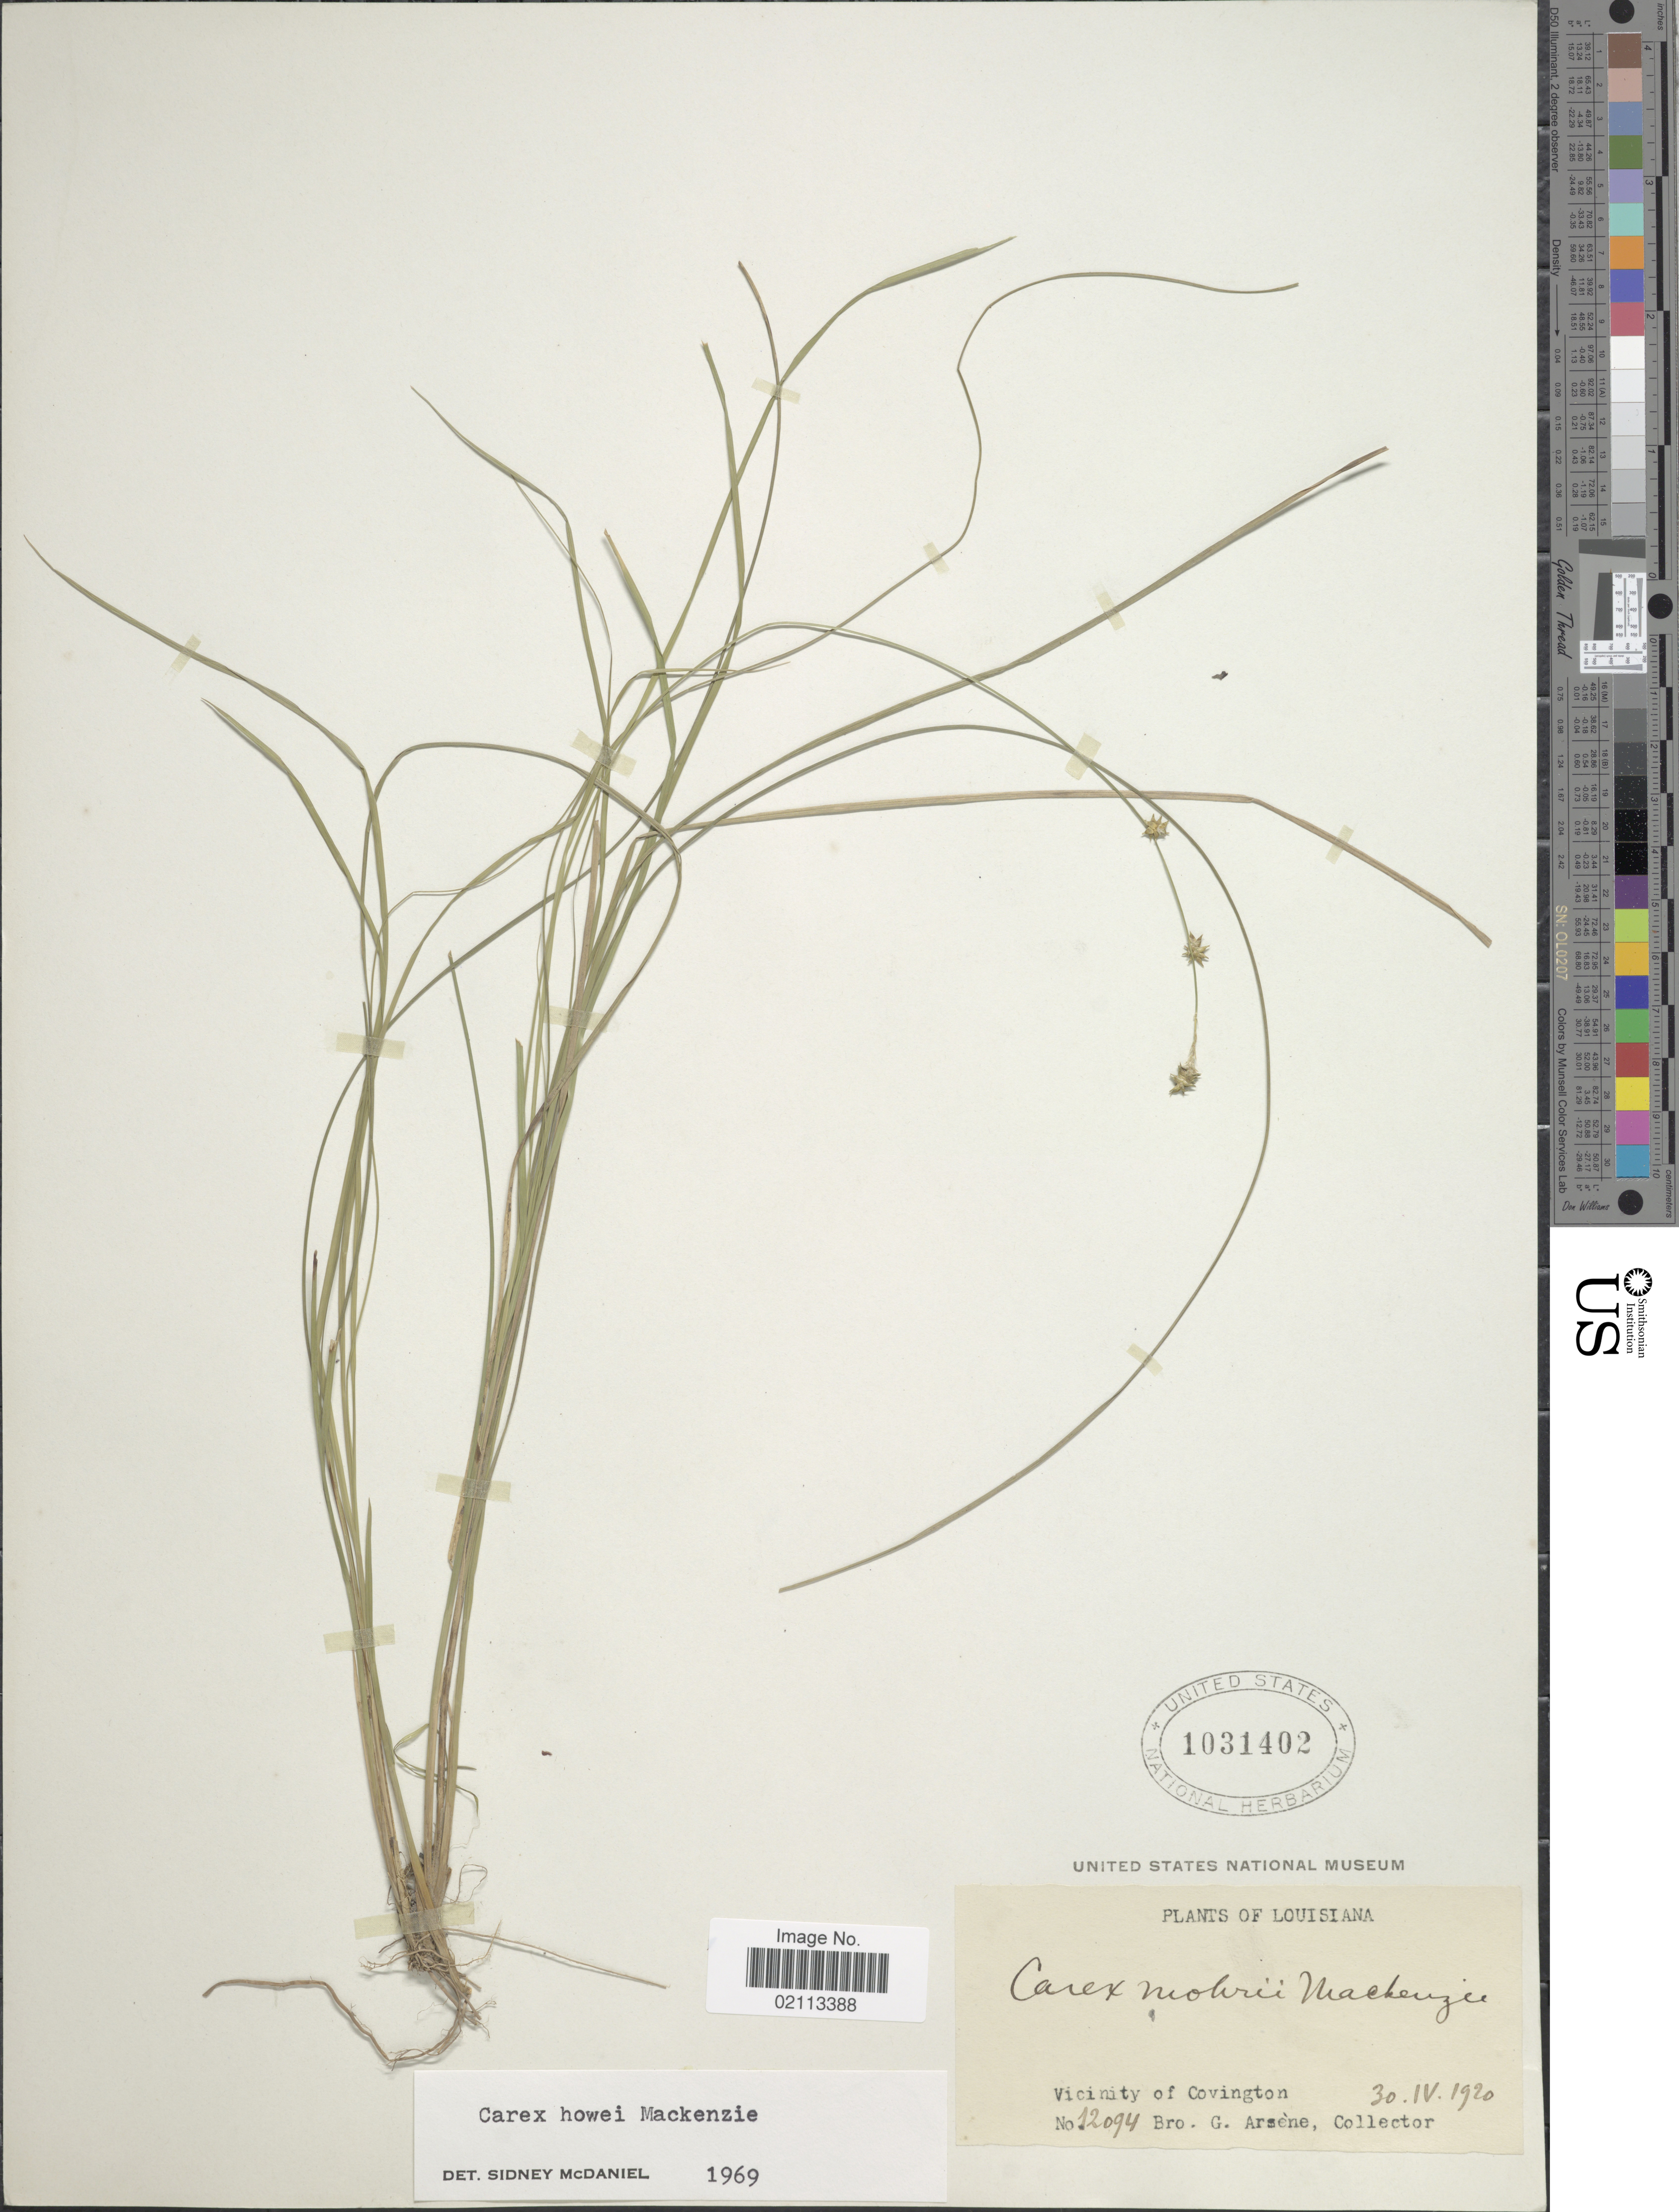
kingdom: Plantae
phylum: Tracheophyta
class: Liliopsida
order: Poales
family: Cyperaceae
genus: Carex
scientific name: Carex howei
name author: Mack.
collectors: Bro. G. Arsène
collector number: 12094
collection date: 1920-04-30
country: United States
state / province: Louisiana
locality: Vicinity of Covington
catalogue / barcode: US 1031402